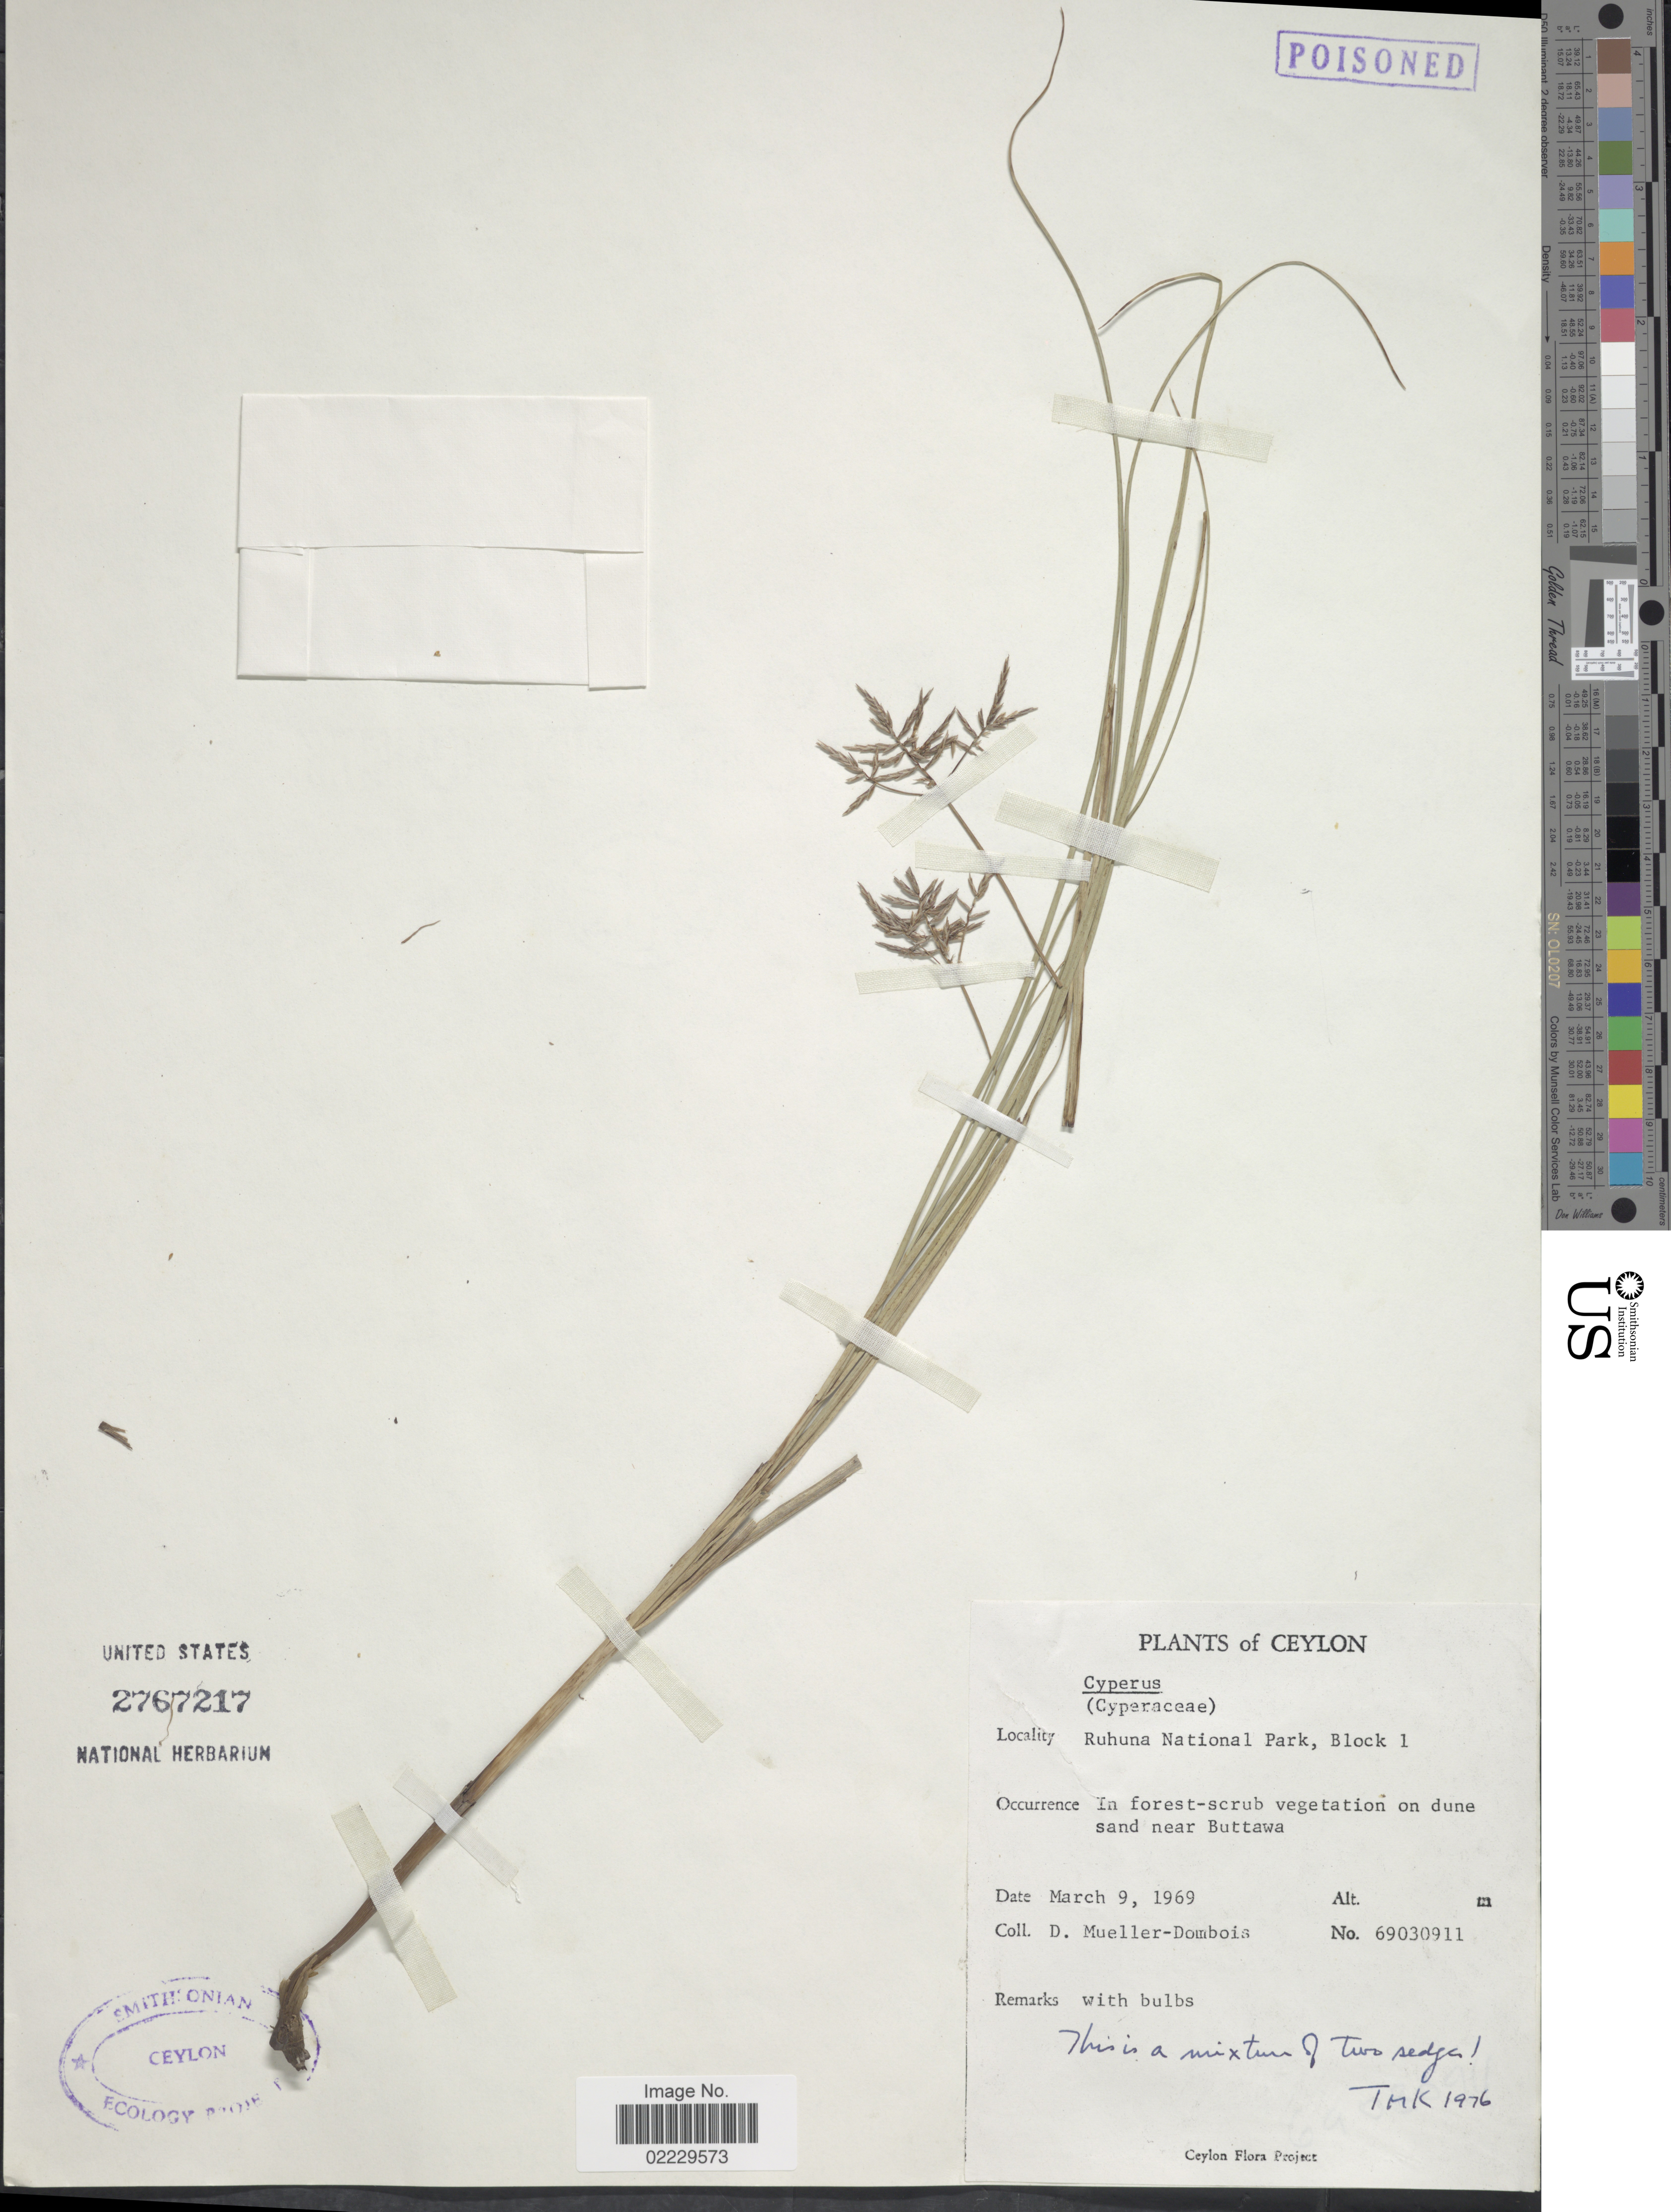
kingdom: Plantae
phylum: Tracheophyta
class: Liliopsida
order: Poales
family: Cyperaceae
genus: Cyperus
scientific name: Cyperus sp.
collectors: D. Mueller-Dombois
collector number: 69030911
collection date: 1969-03-09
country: Sri Lanka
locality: Ceylon, Ruhuna National Park, Block 1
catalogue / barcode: US 2767217